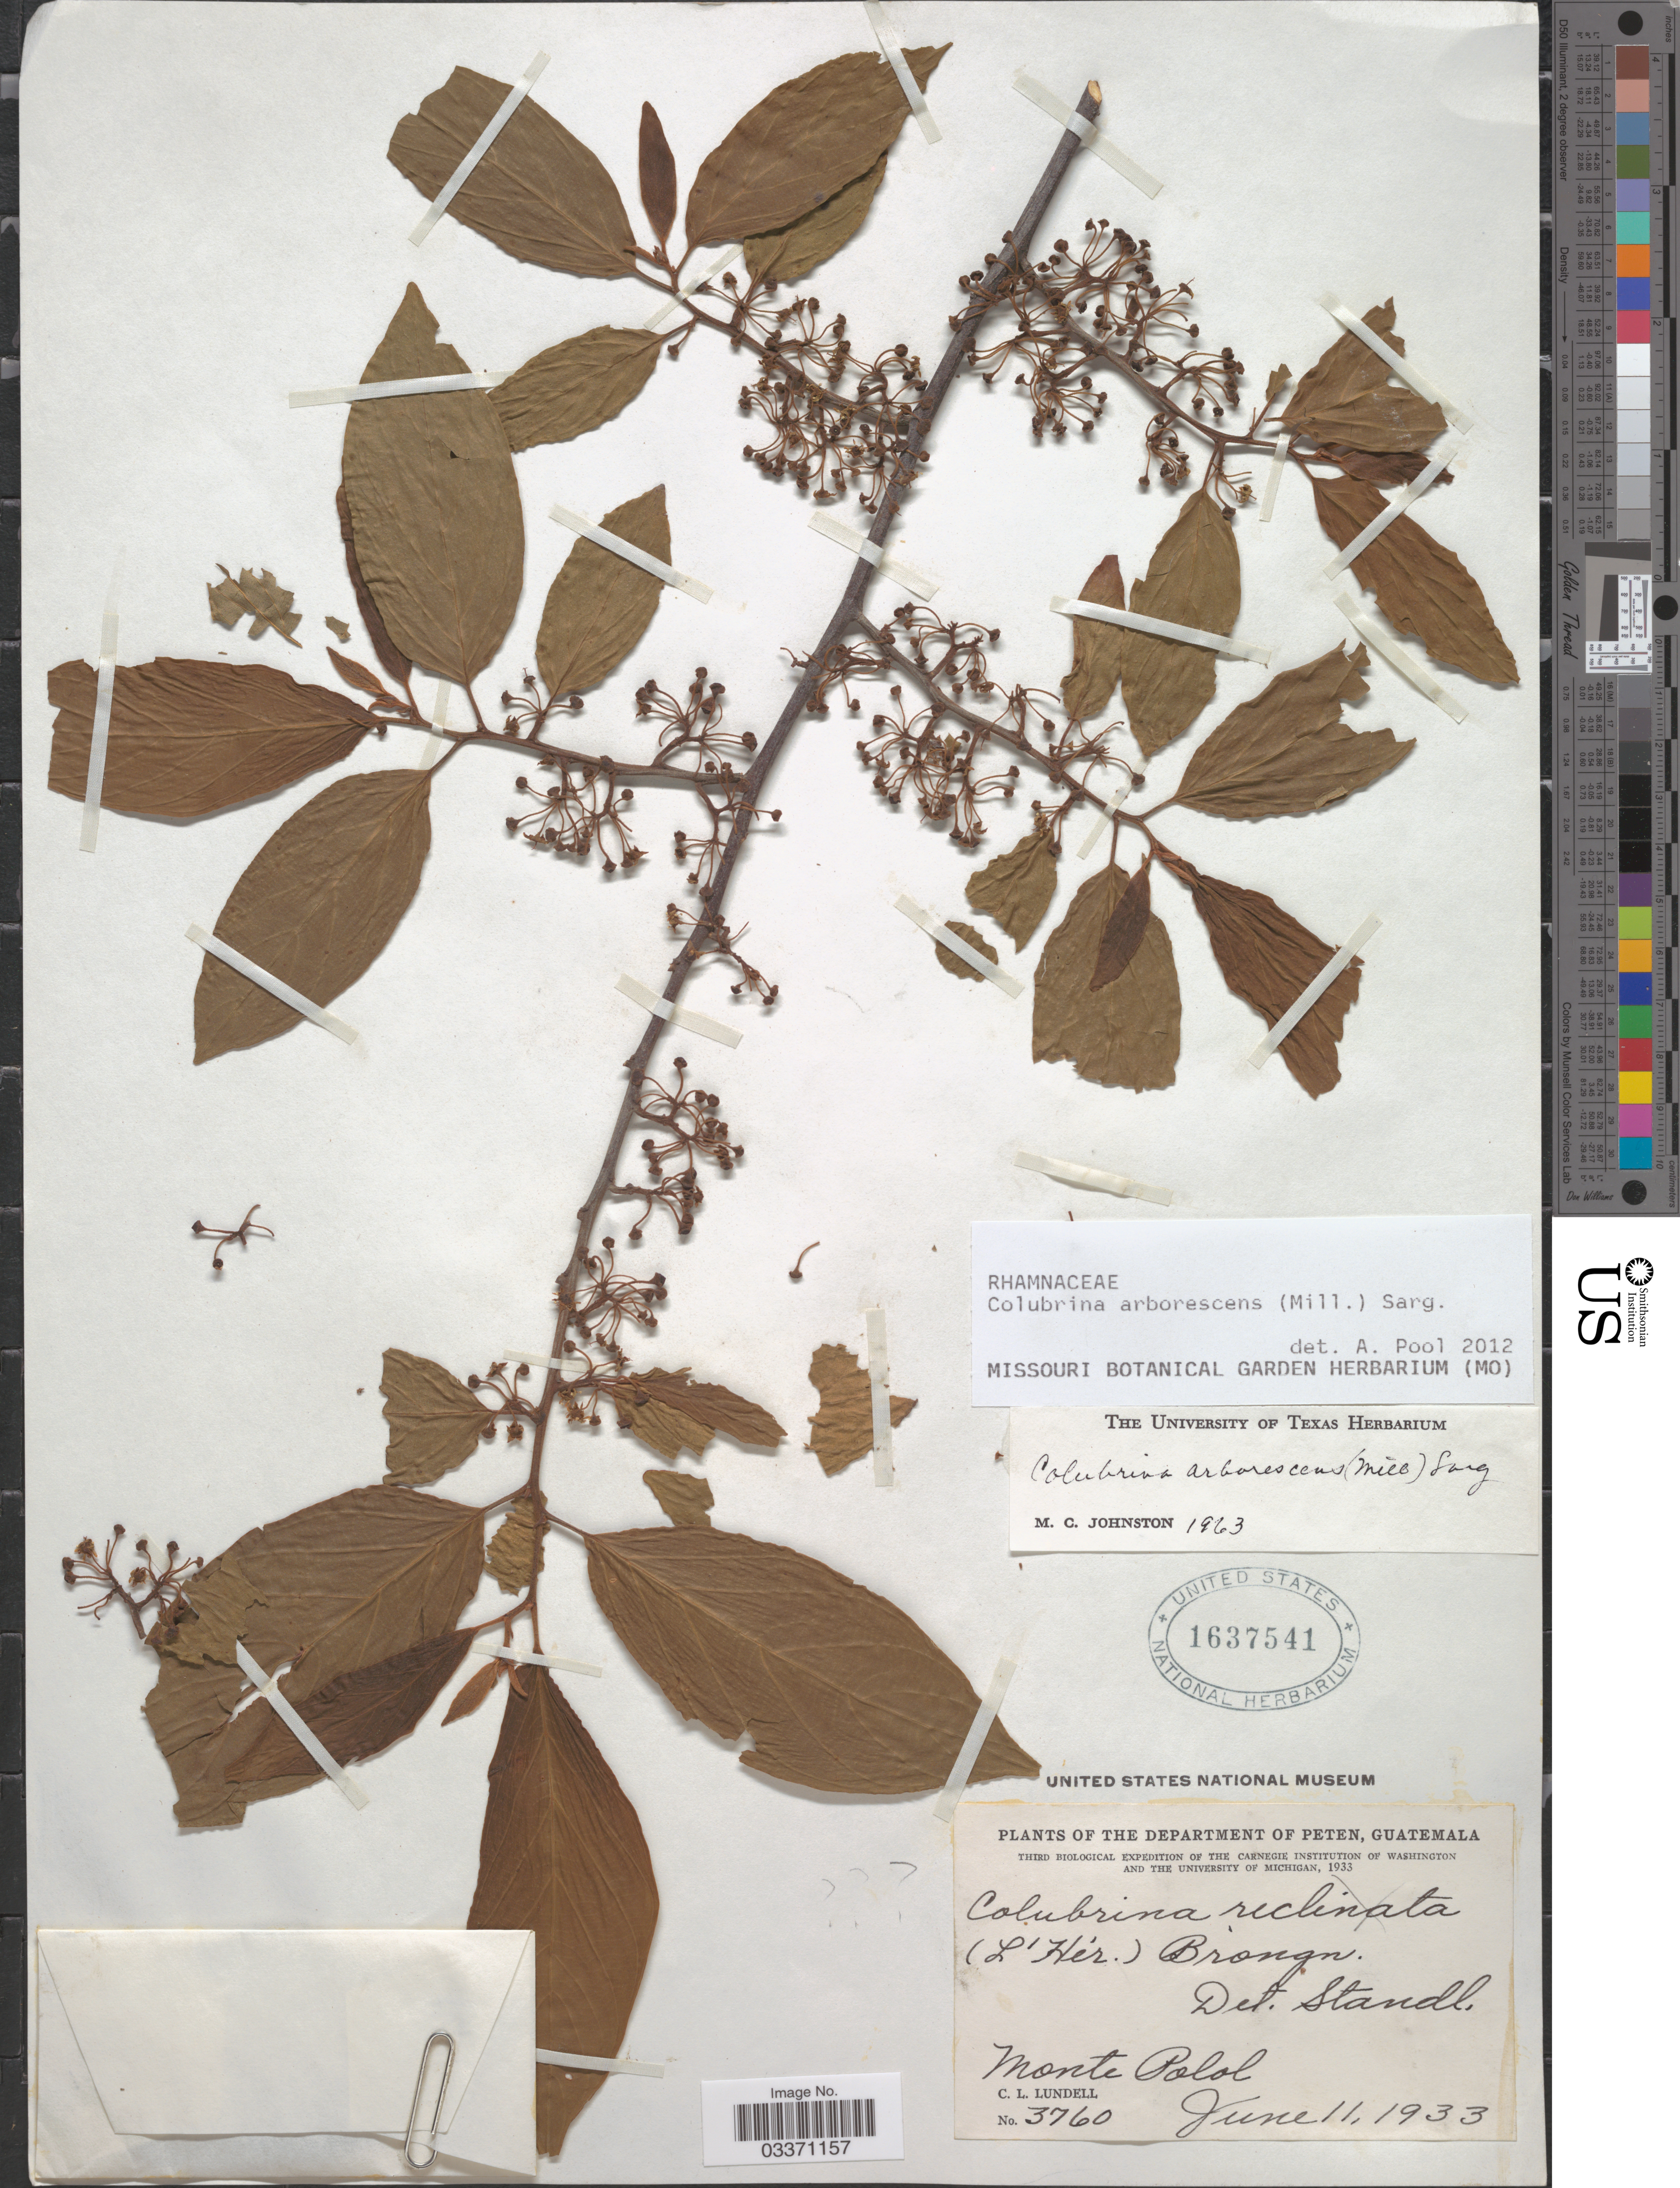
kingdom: Plantae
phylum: Tracheophyta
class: Magnoliopsida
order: Rosales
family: Rhamnaceae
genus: Colubrina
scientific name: Colubrina arborescens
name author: (Mill.) Sarg.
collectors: C. L. Lundell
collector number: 3760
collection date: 1933-06-11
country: Guatemala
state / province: El Petén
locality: Monte Polol.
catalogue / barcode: US 1637541